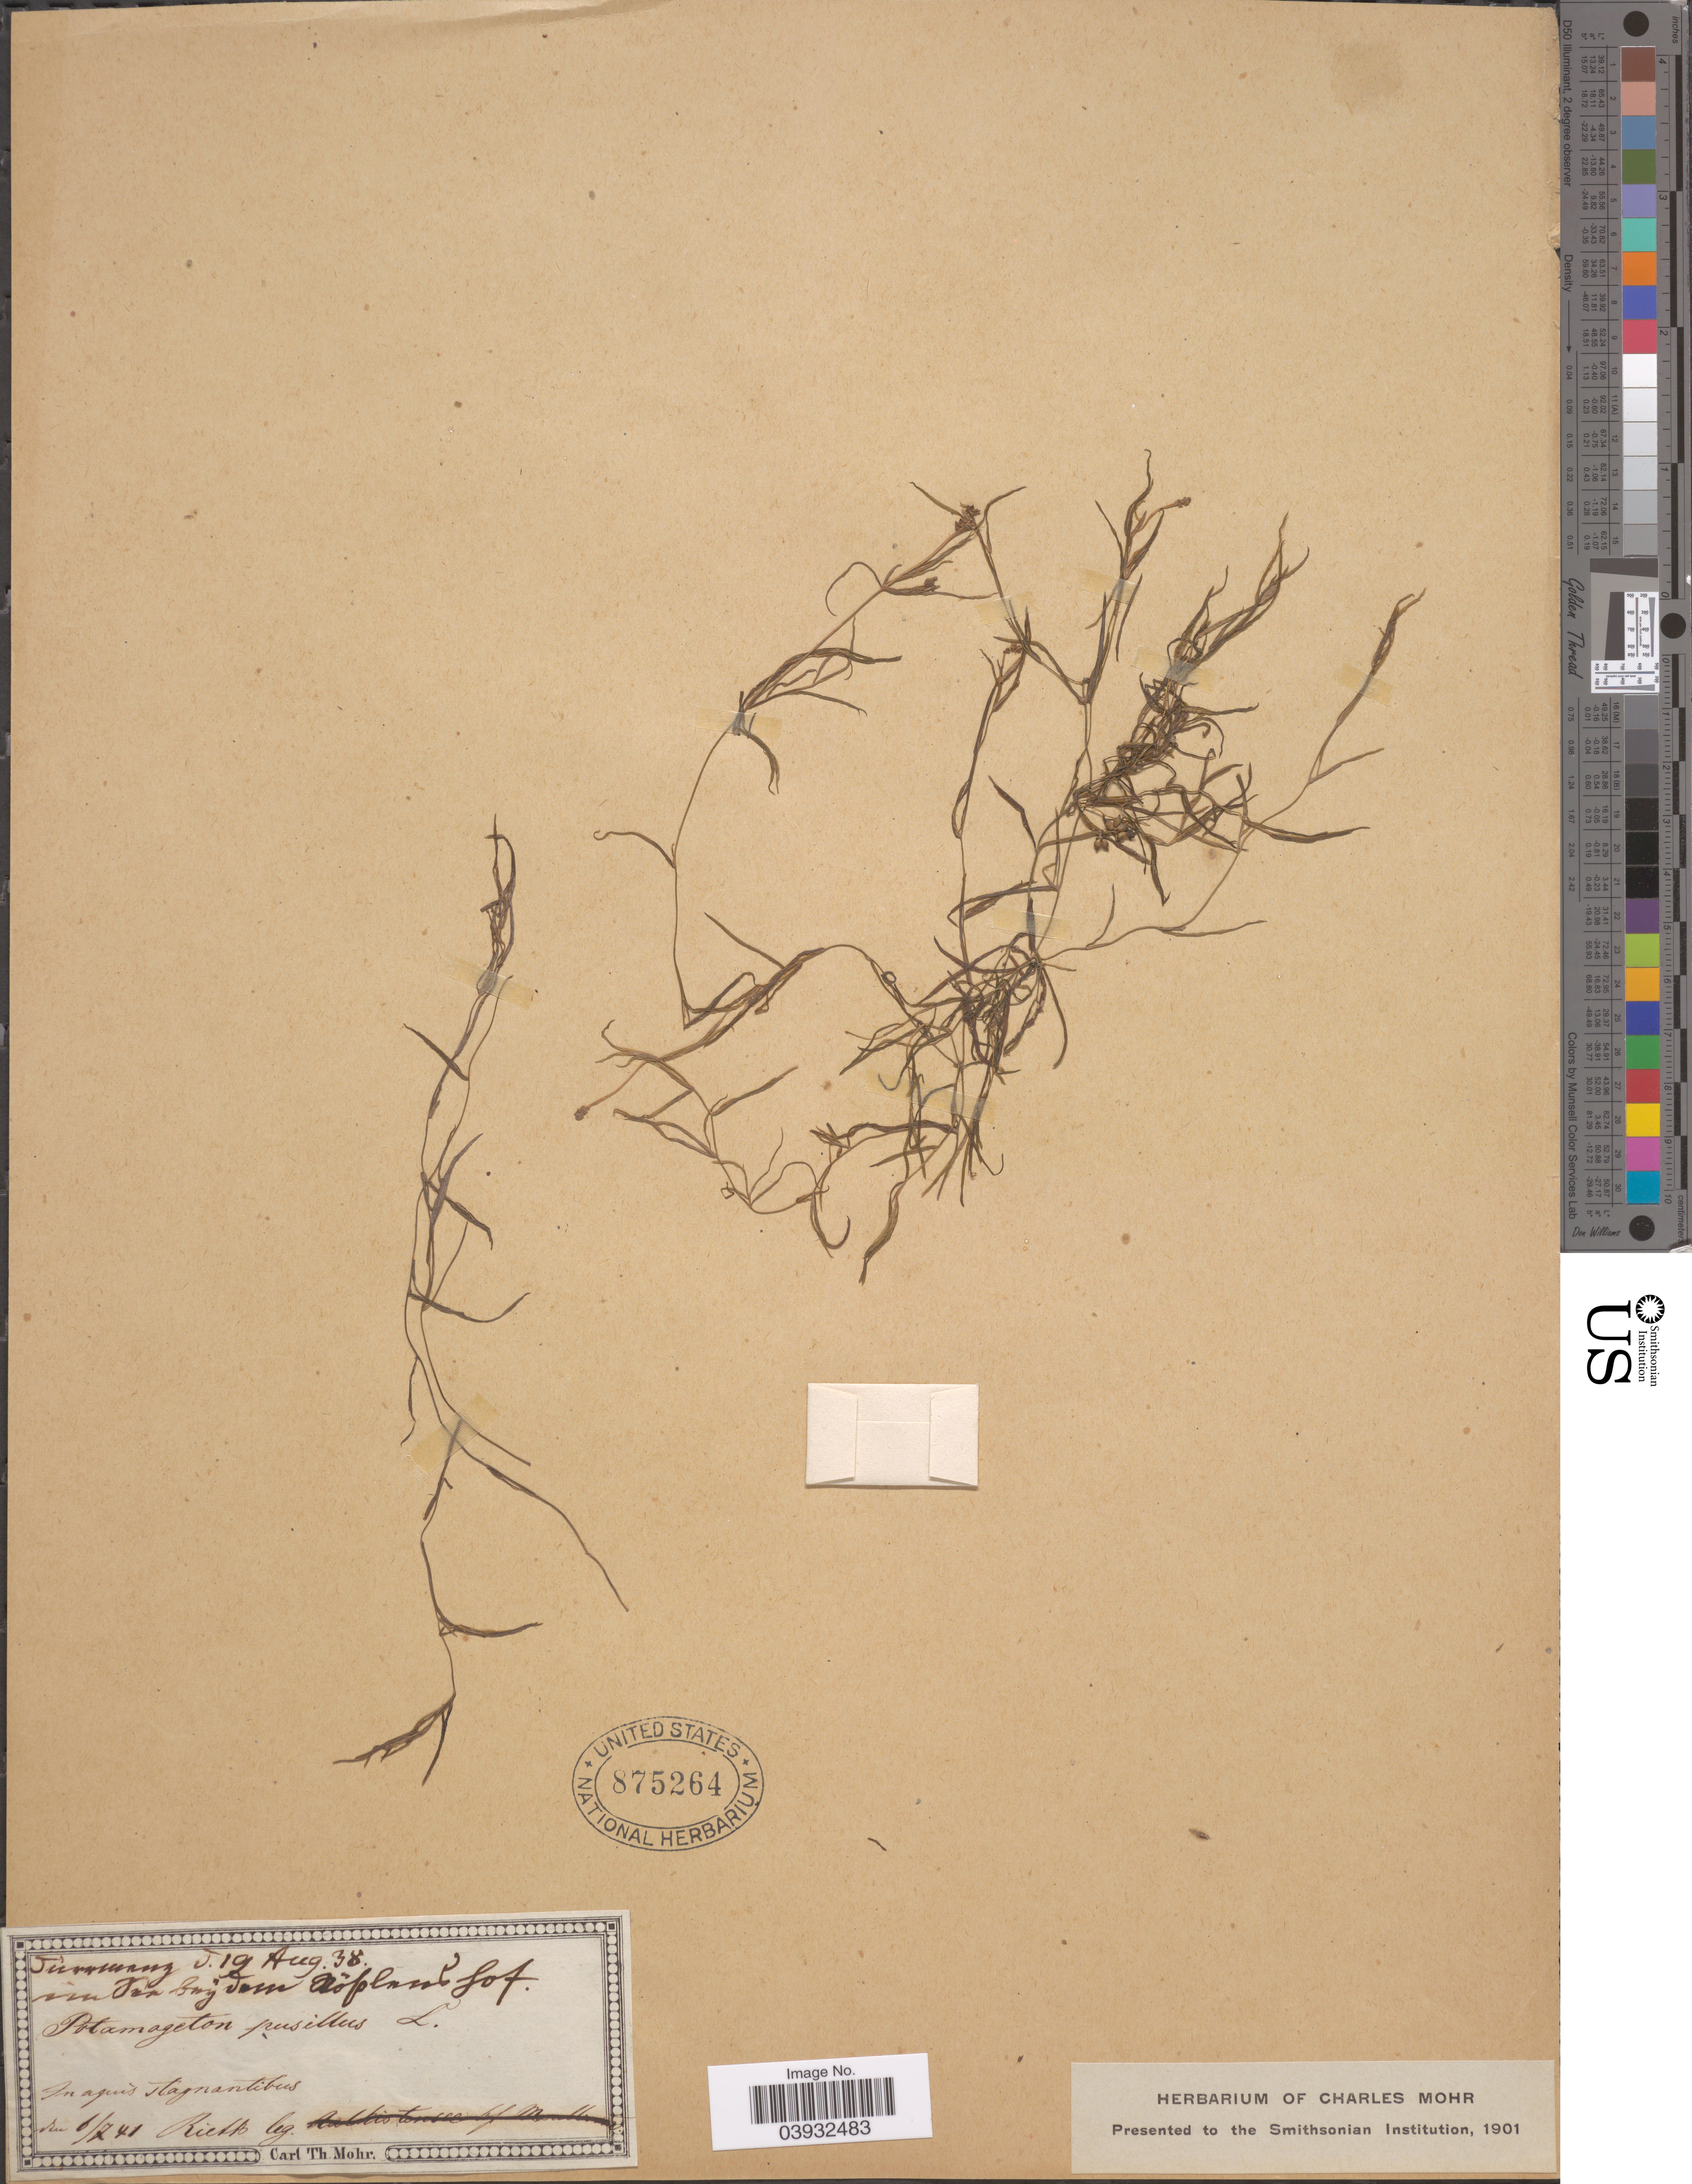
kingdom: Plantae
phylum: Tracheophyta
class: Liliopsida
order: Alismatales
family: Potamogetonaceae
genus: Potamogeton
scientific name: Potamogeton pusillus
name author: L.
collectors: Rietz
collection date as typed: Transcribed d/m/y: 19/8/38 to 6/7/41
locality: In aquis Stagnantibus.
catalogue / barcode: US 875264